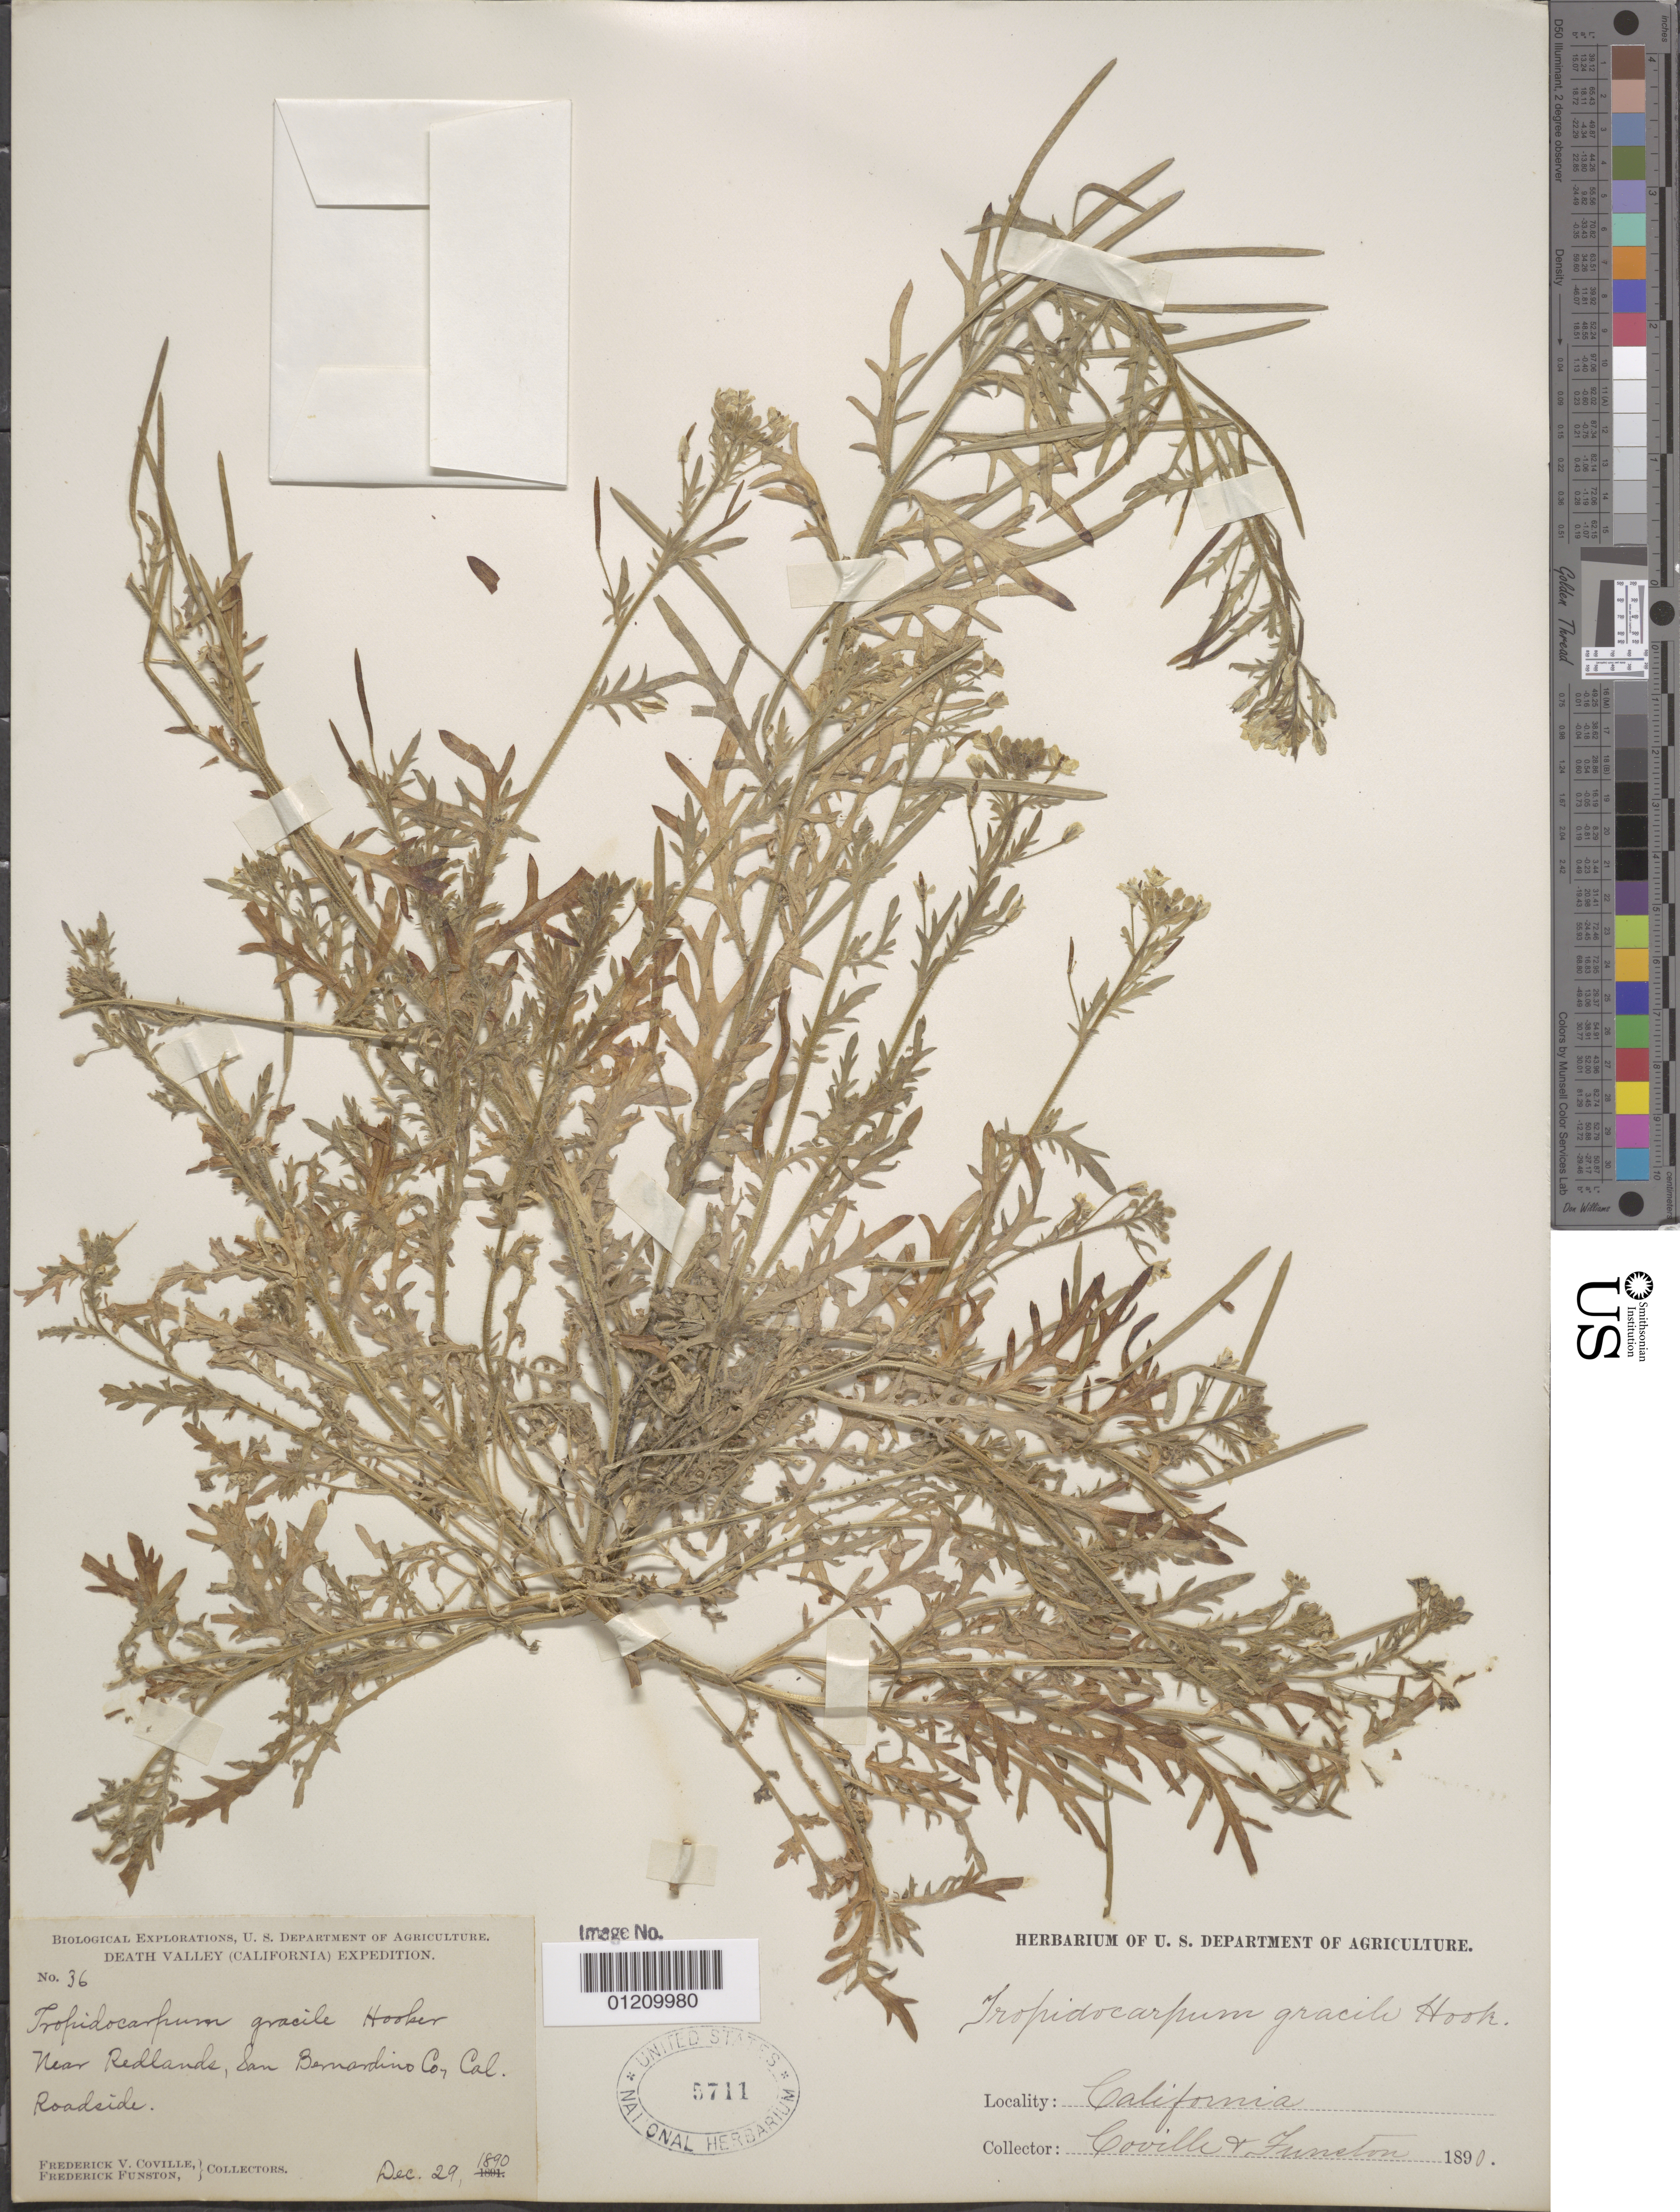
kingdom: Plantae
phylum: Tracheophyta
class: Magnoliopsida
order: Brassicales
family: Brassicaceae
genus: Tropidocarpum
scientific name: Tropidocarpum gracile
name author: Hook.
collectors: F. V. Coville & F. Funston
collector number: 36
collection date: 1890-12-29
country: United States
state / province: California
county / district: San Bernardino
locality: Near Redlands.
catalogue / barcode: US 5711